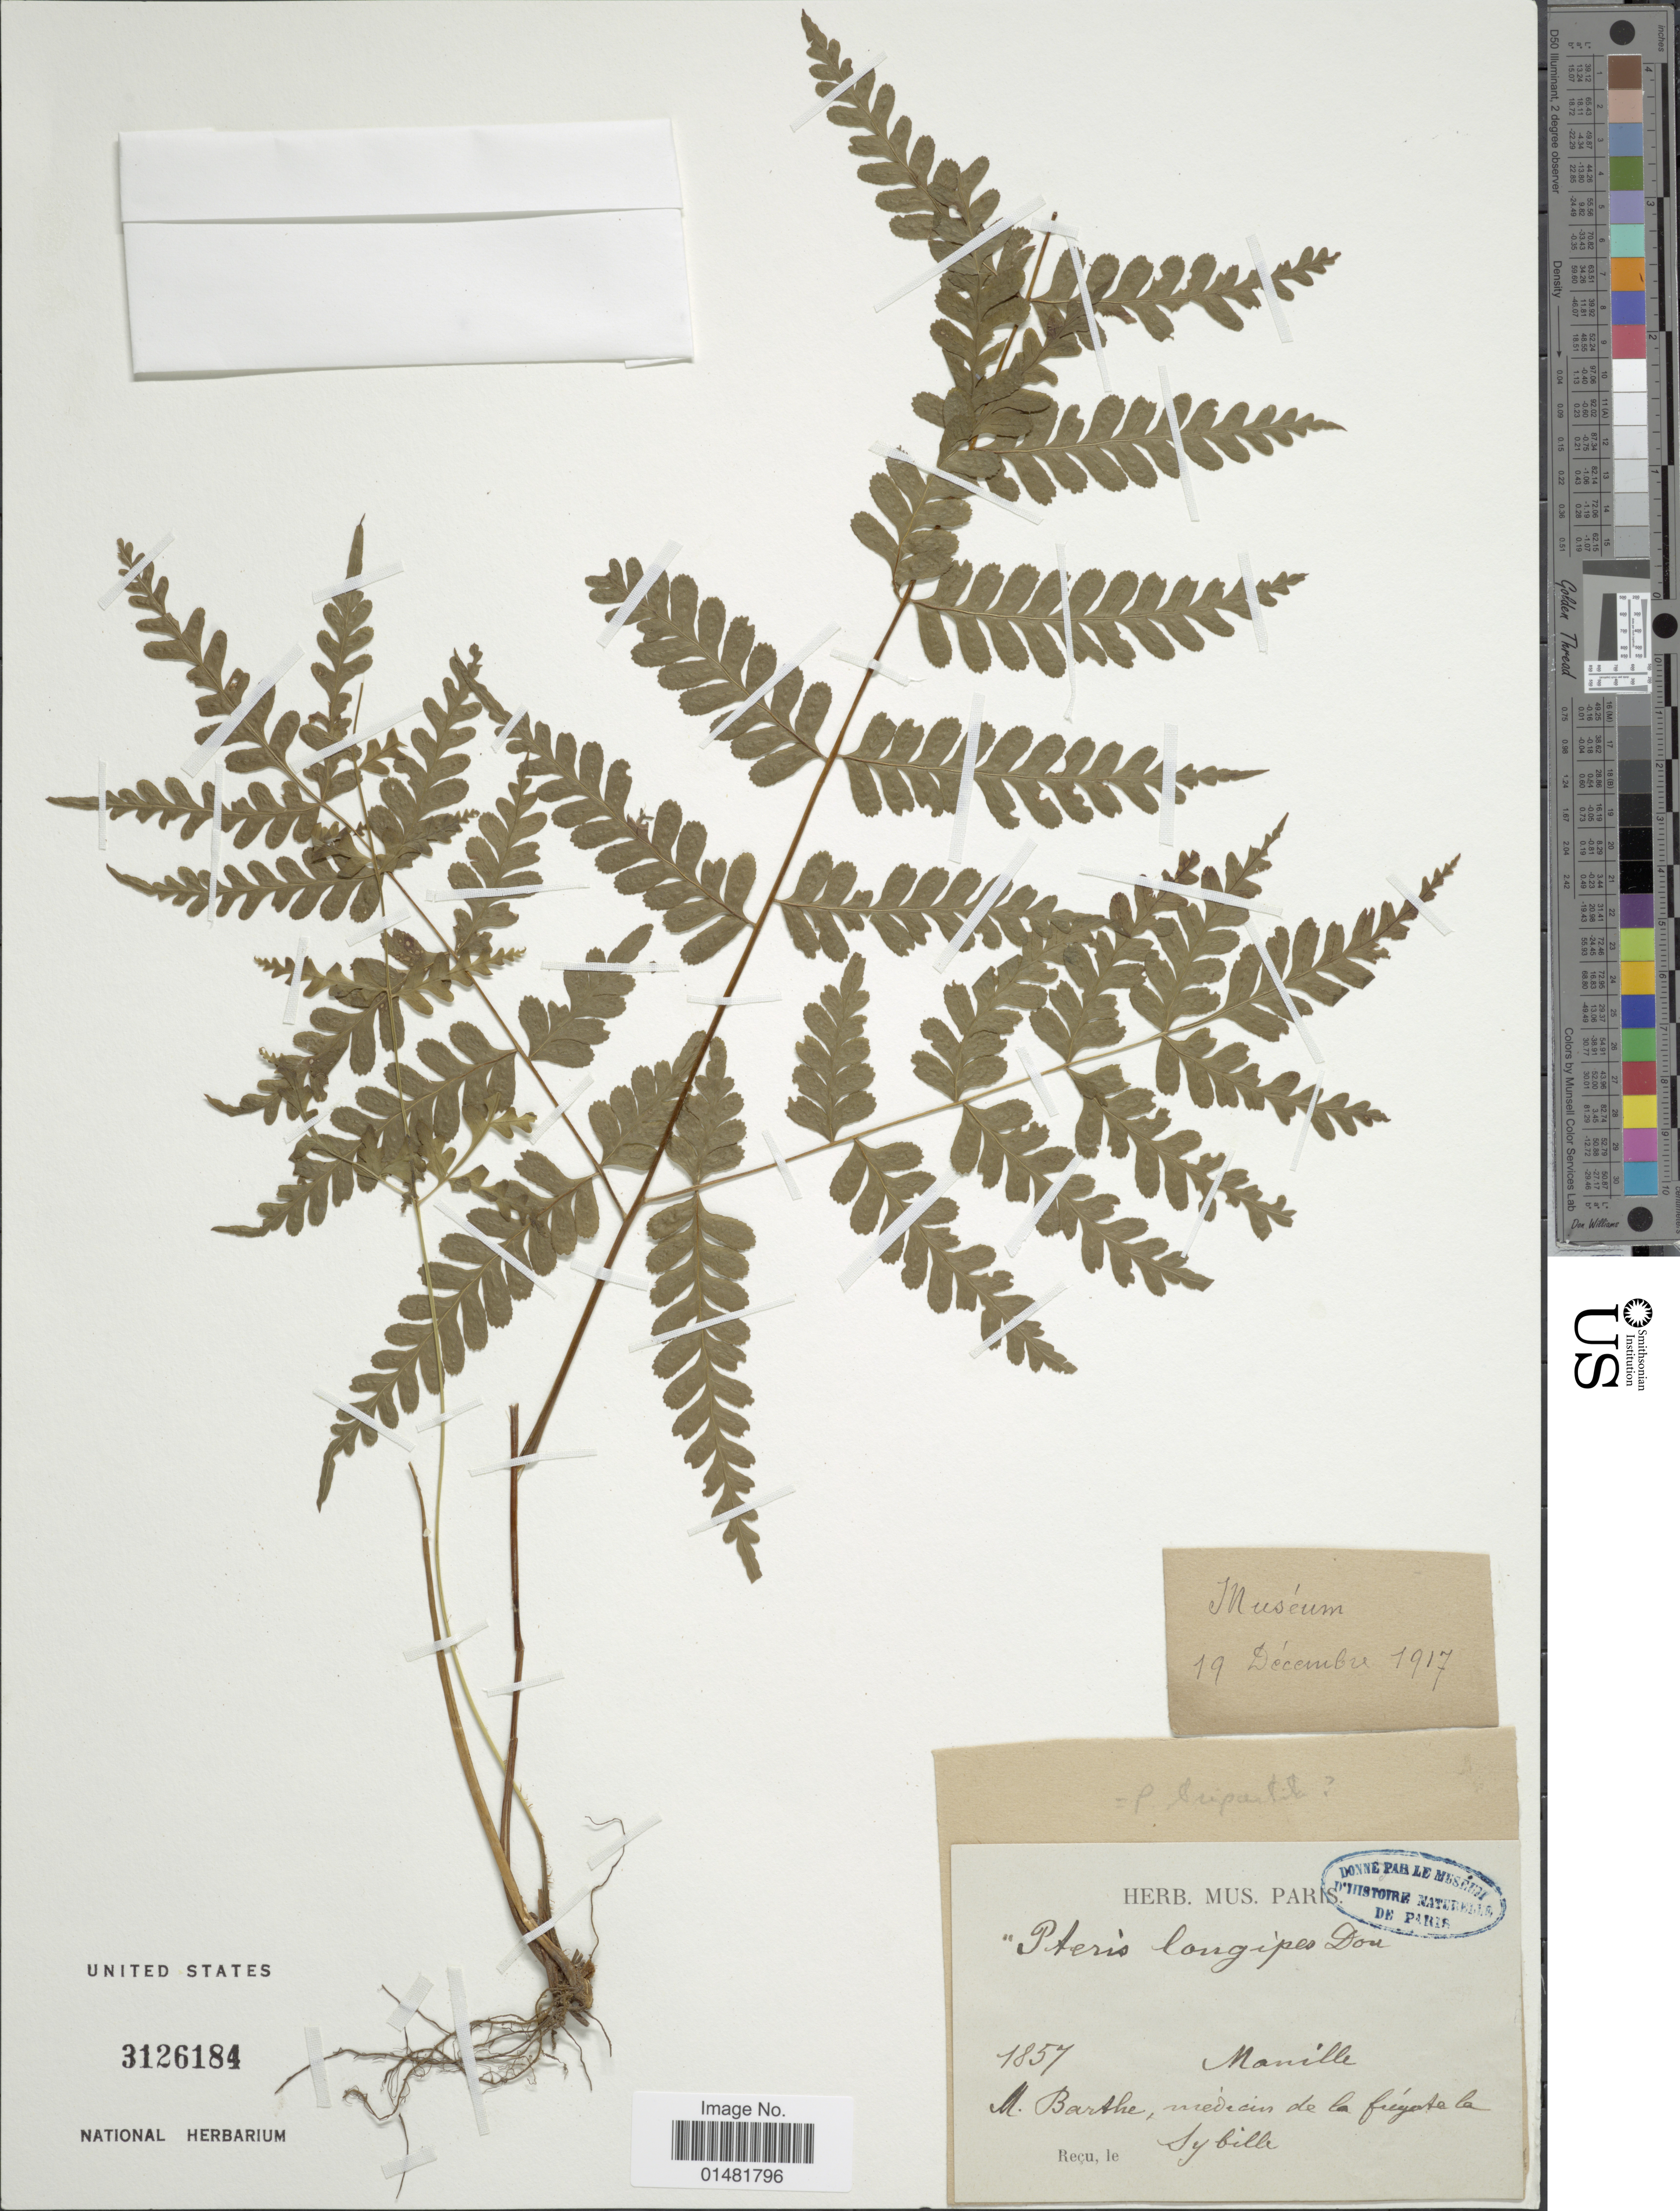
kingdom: Plantae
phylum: Tracheophyta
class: Polypodiopsida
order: Polypodiales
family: Pteridaceae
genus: Pteris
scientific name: Pteris longipes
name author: D. Don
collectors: M. Barthe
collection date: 1857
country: Philippines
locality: Manila. Medicin de la freyate la Sybille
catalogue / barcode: US 3126184